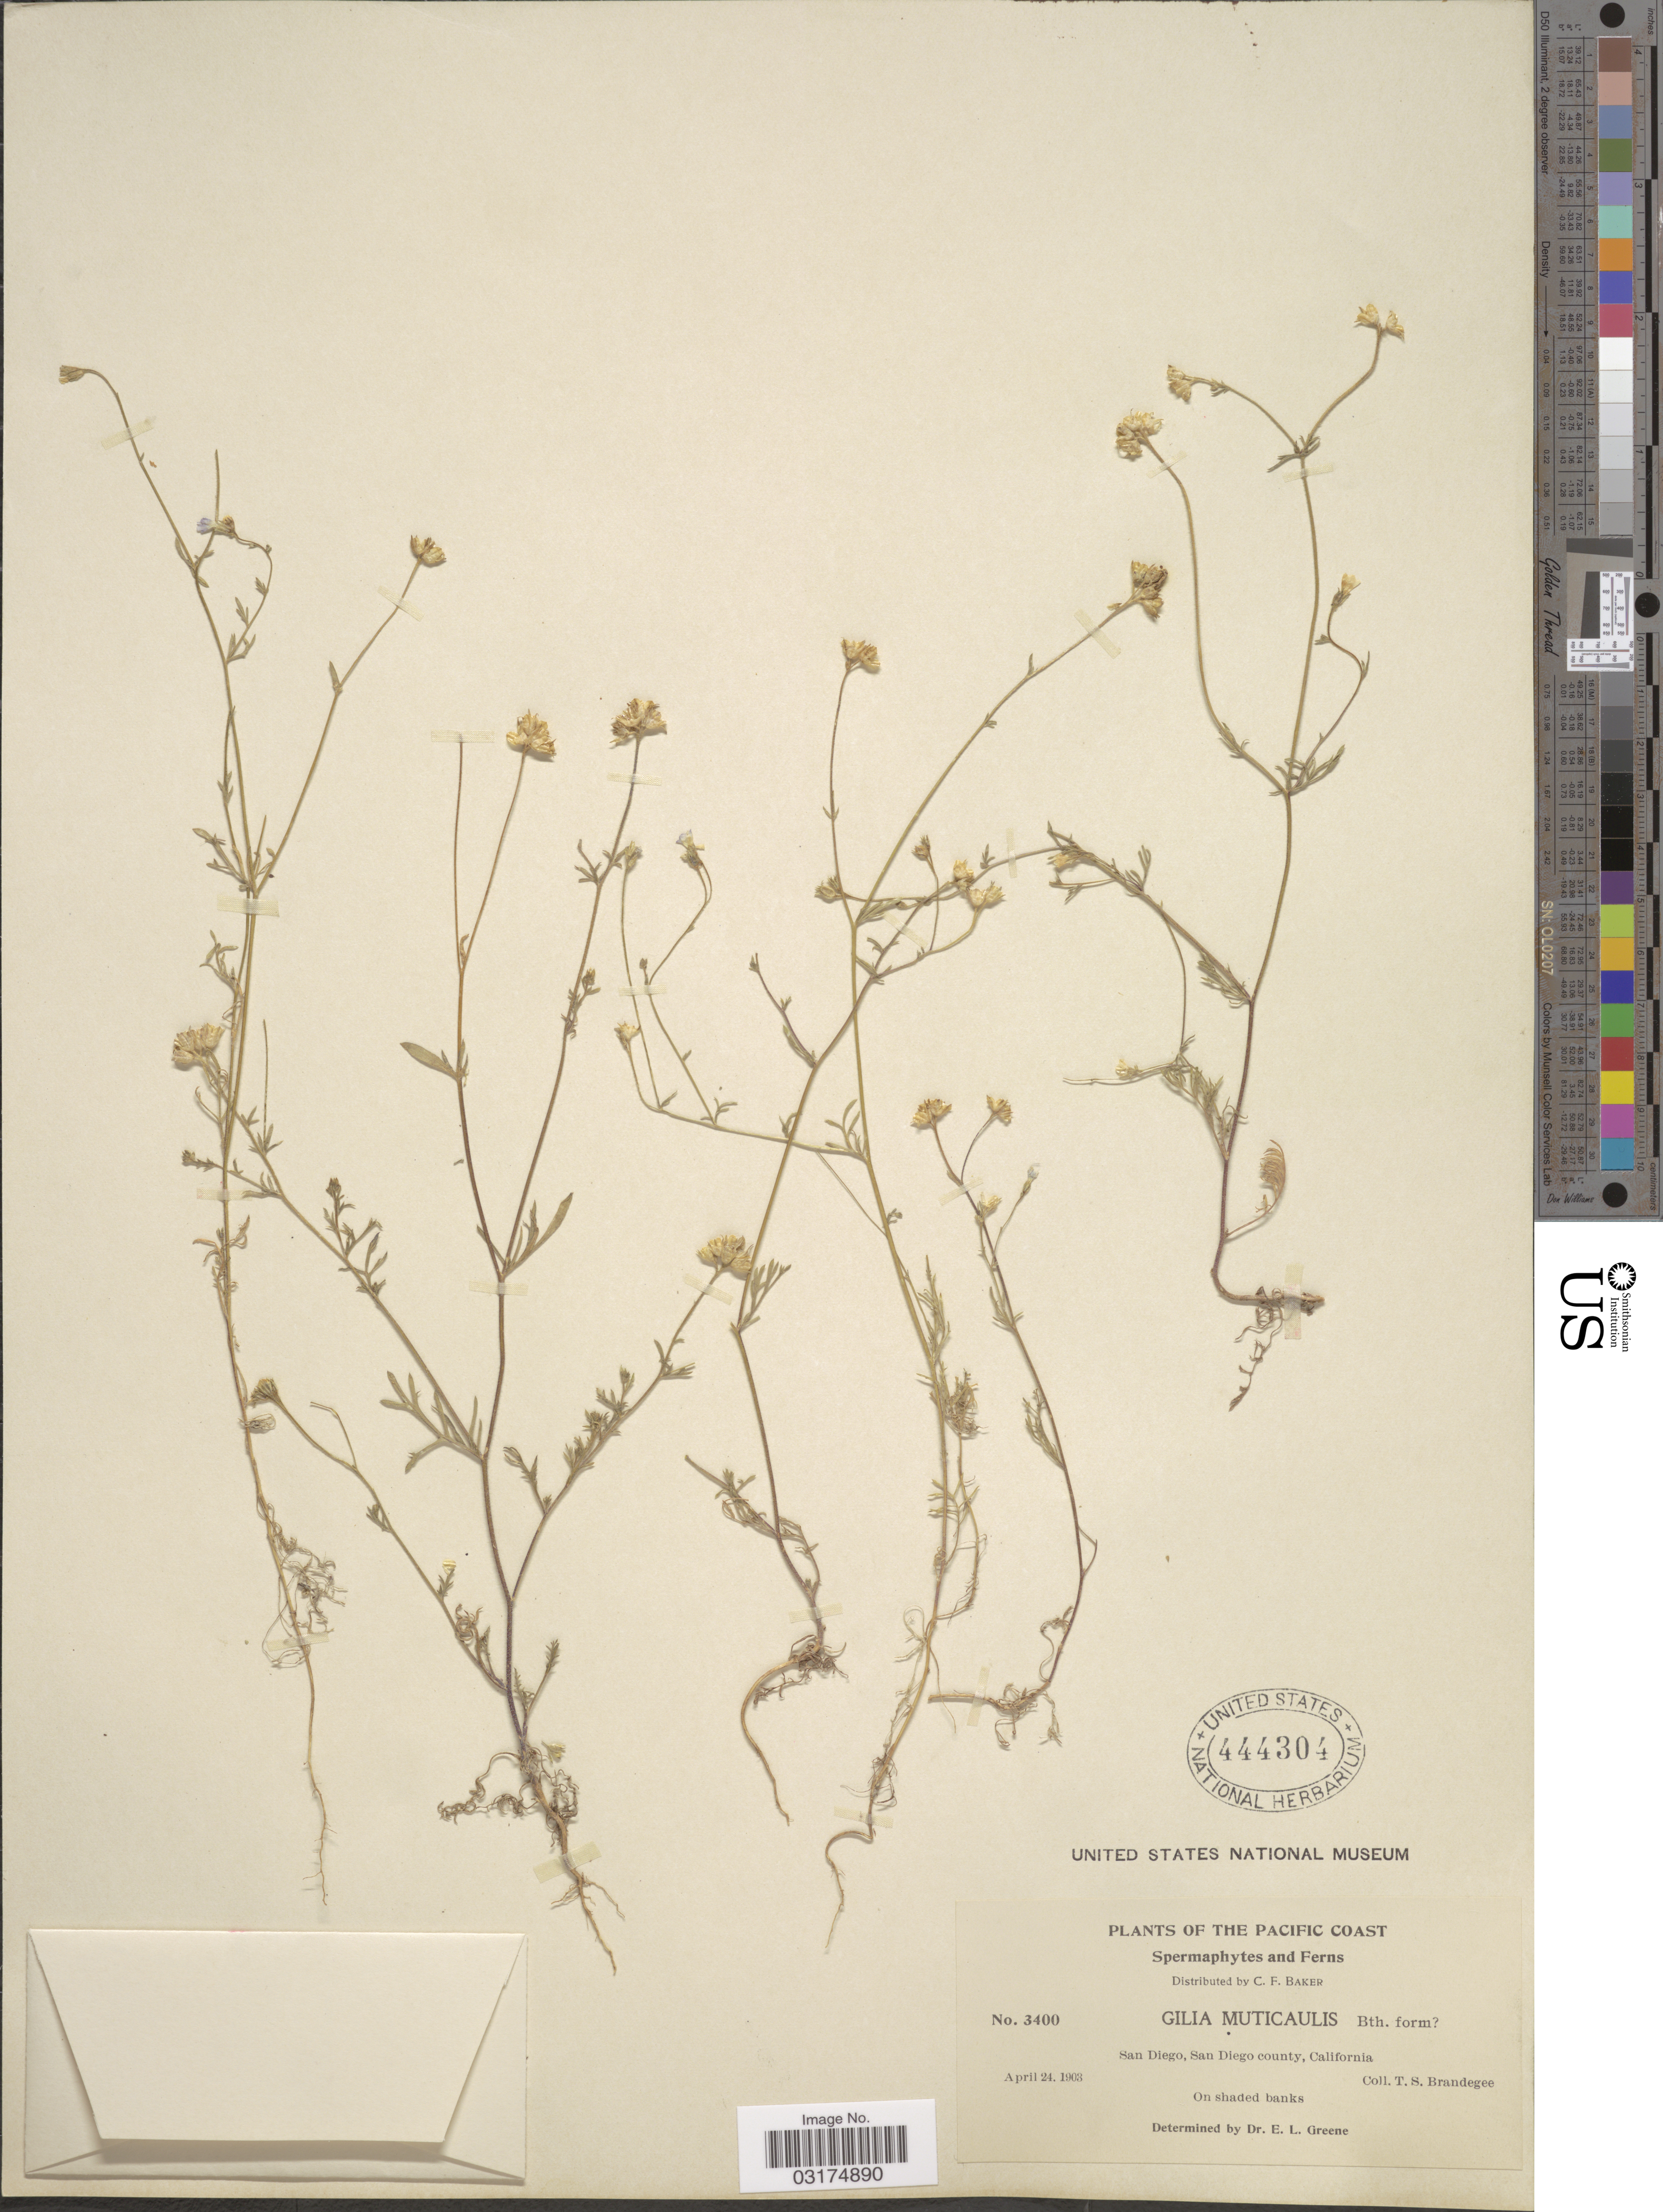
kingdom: Plantae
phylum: Tracheophyta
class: Magnoliopsida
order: Ericales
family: Polemoniaceae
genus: Gilia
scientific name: Gilia angelensis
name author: V.E. Grant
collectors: T. S. Brandegee (herbarium)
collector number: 3400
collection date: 1903-04-24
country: United States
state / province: California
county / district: San Diego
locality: The Pacific Coast. San Diego, San Diego county.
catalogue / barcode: US 444304